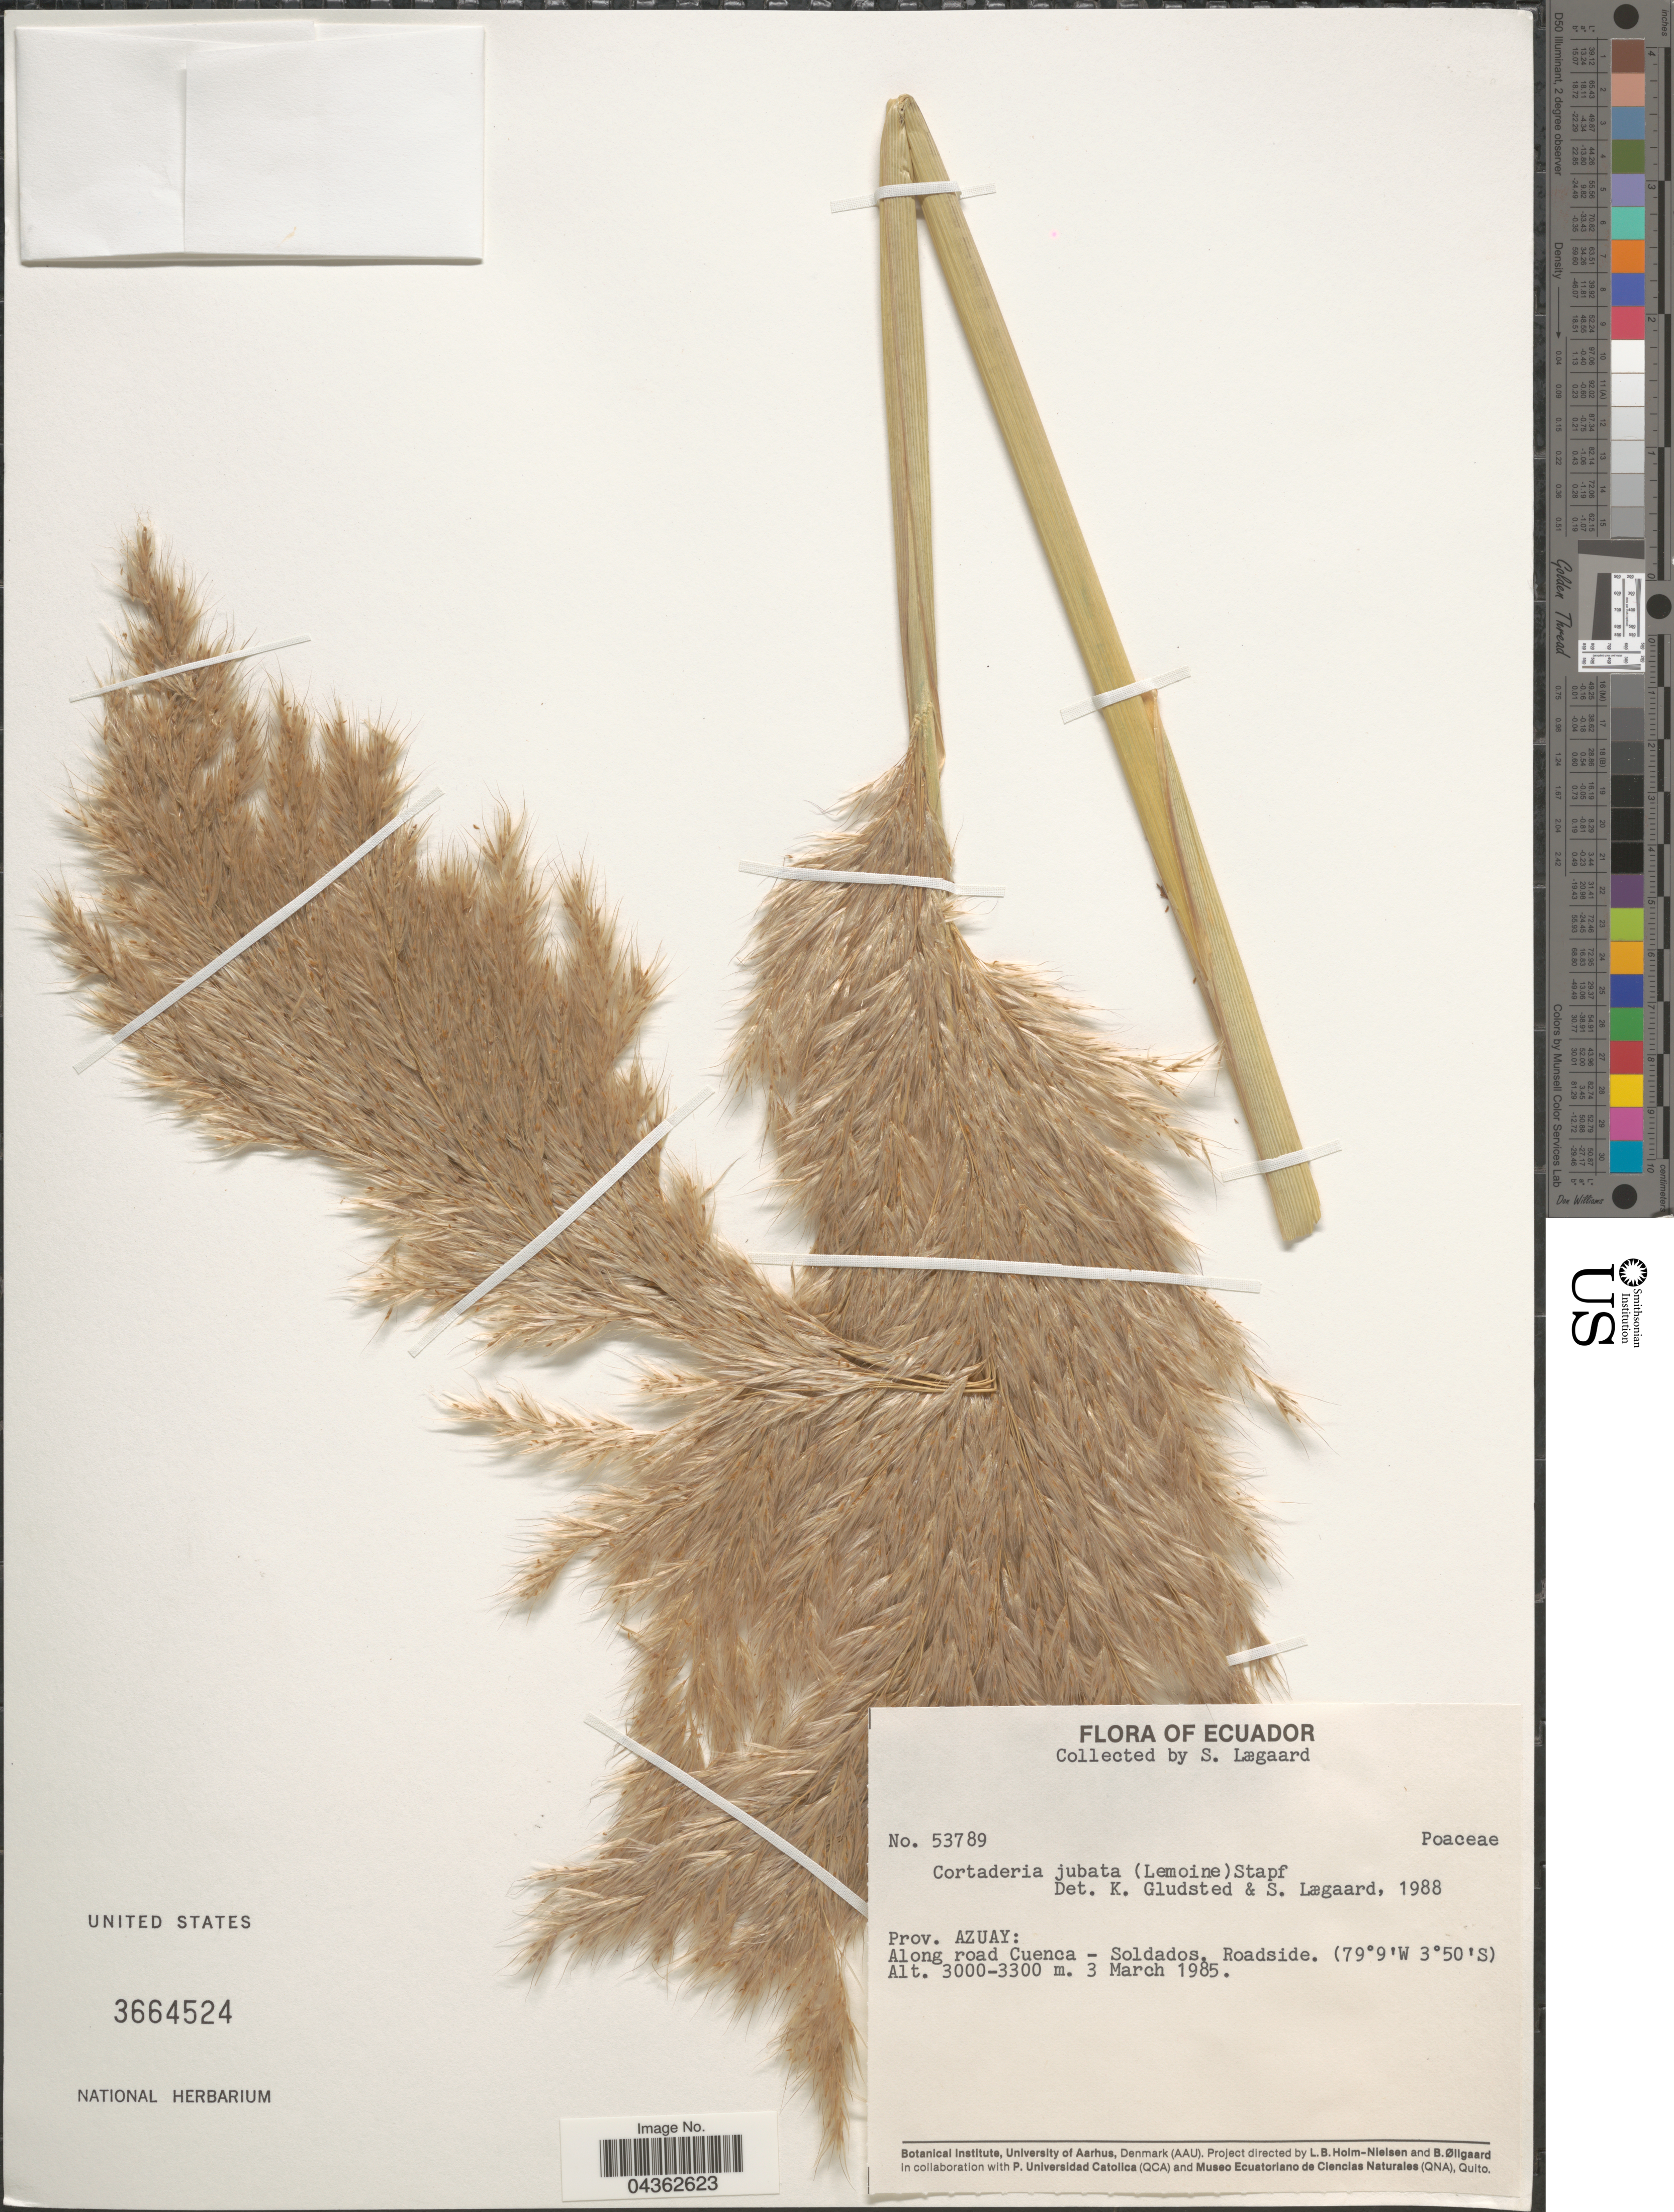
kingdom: Plantae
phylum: Tracheophyta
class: Liliopsida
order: Poales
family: Poaceae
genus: Cortaderia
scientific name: Cortaderia jubata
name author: (Lemoine) Stapf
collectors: S. Lægaard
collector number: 53789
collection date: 1985-03-03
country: Ecuador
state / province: Azuay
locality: Along road Cuenca - Soldados. Roadside.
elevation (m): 3000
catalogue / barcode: US 3664524